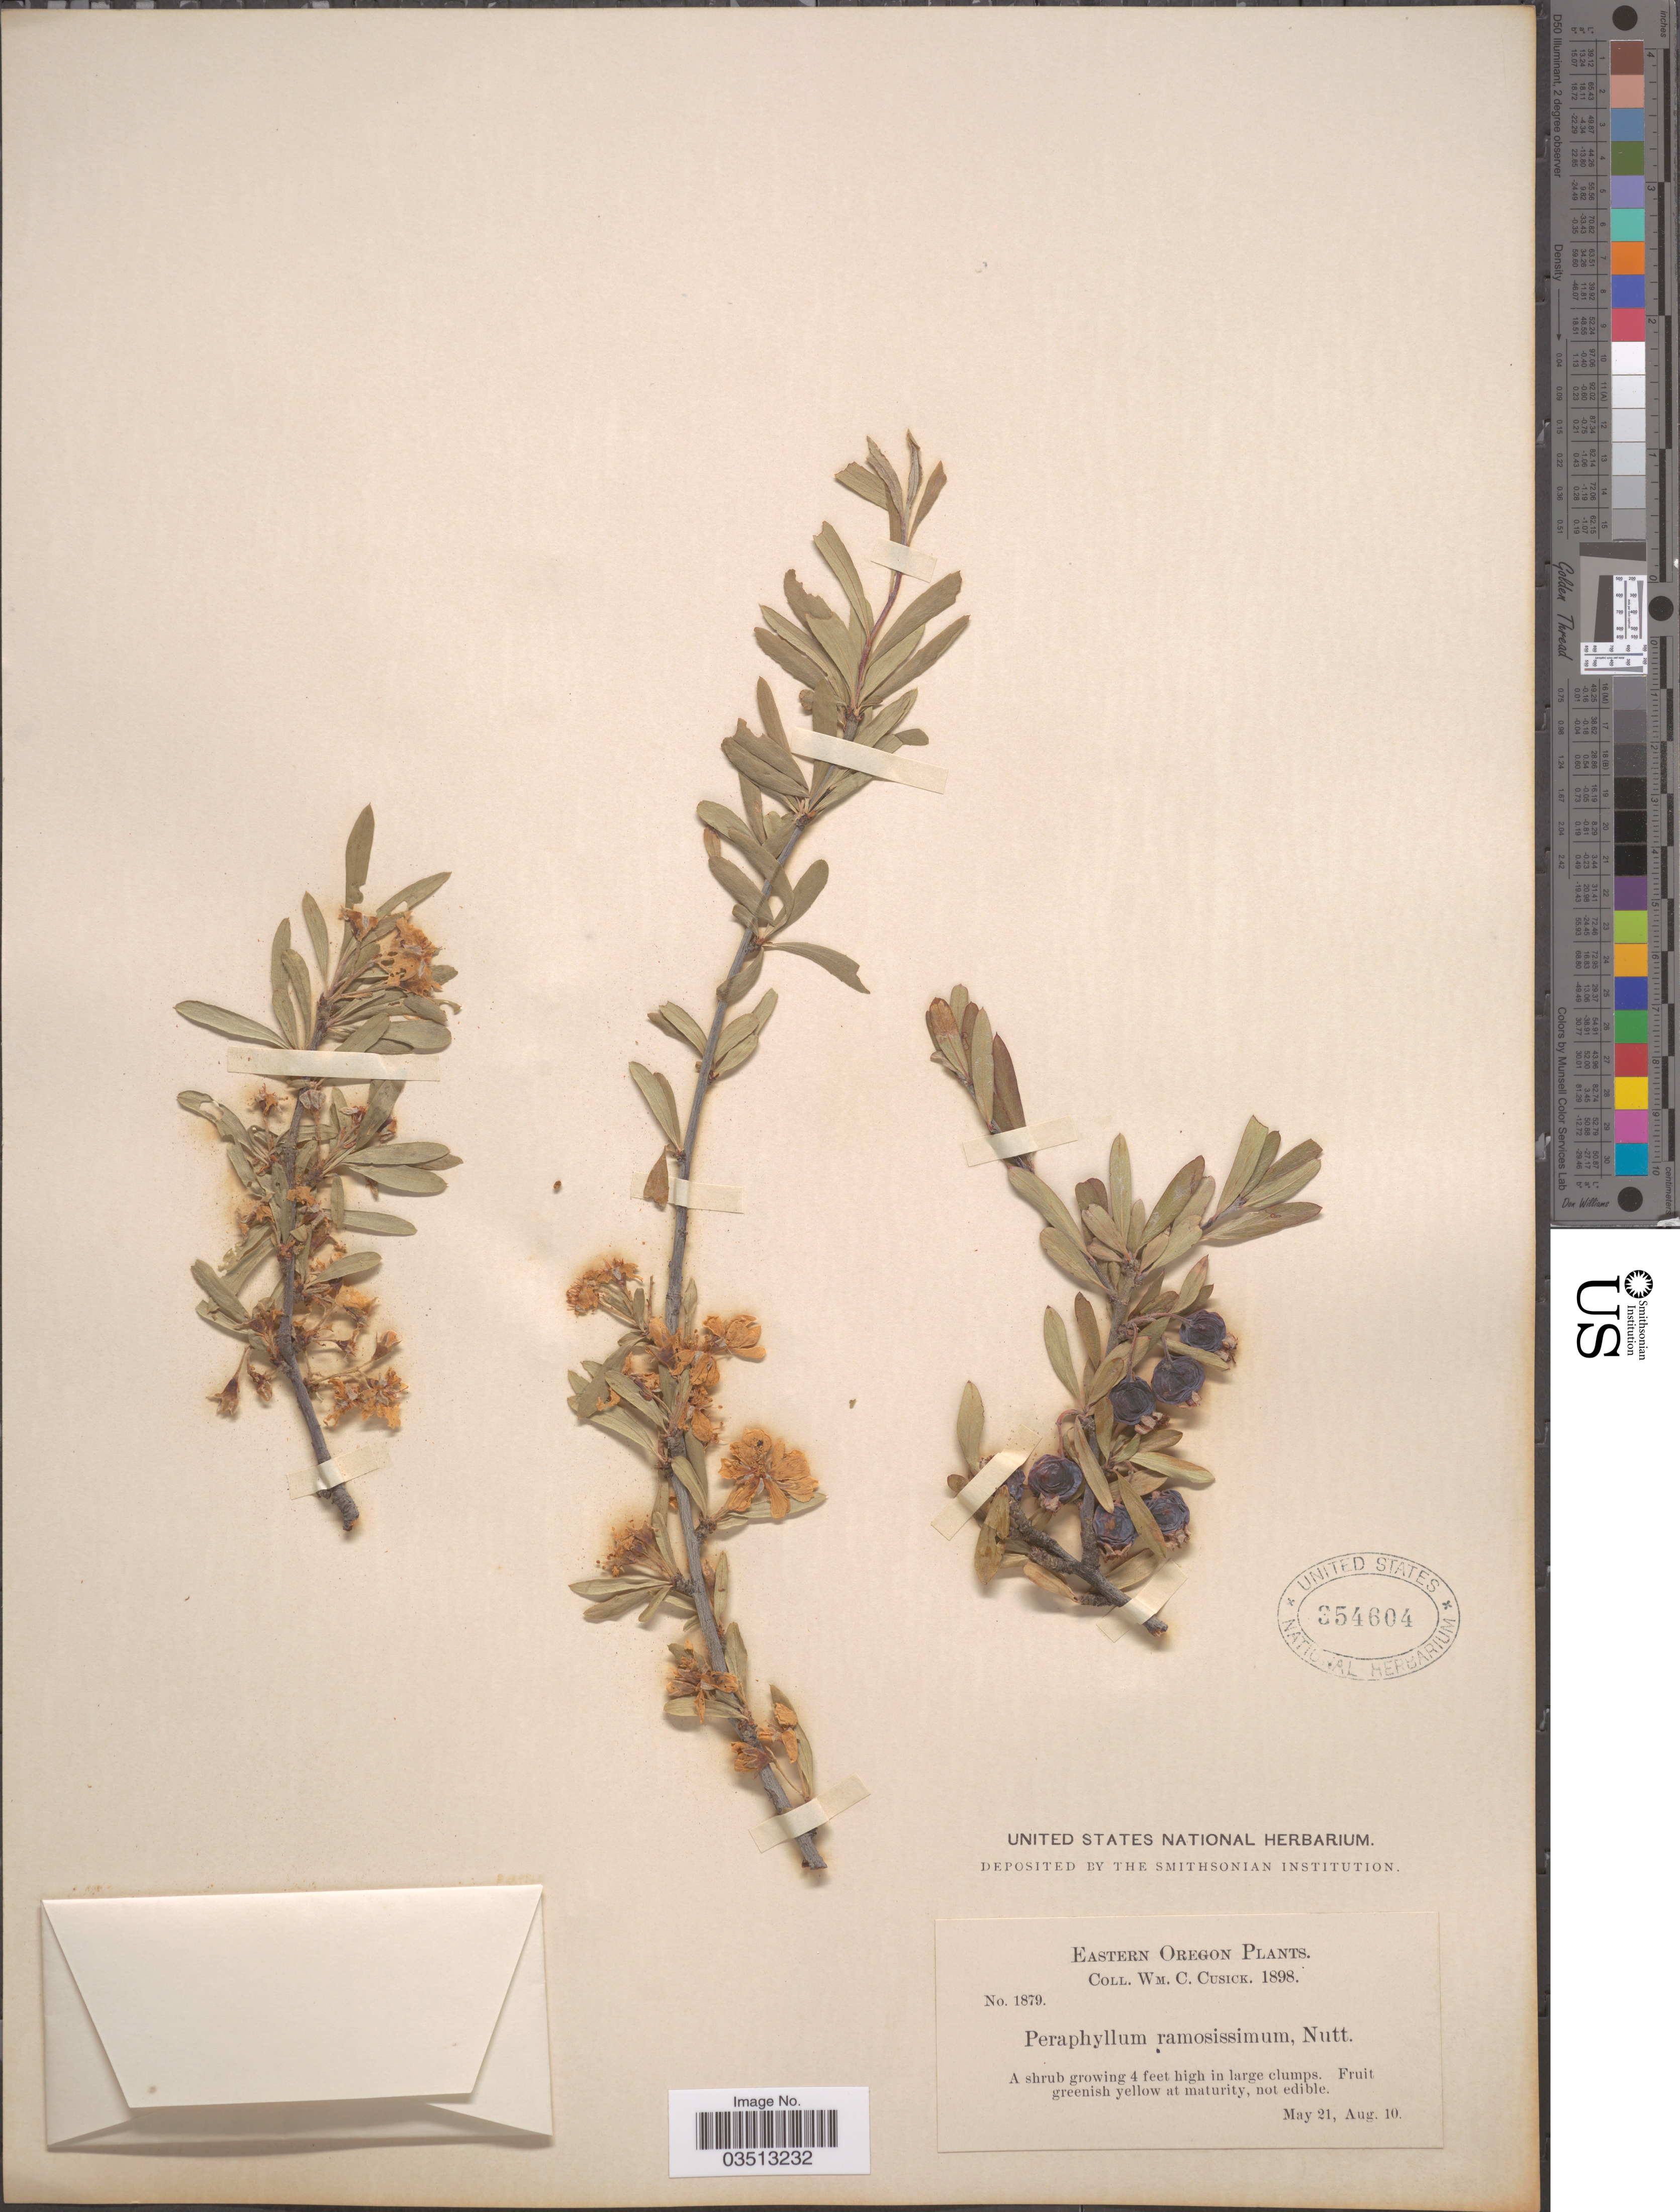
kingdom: Plantae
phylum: Tracheophyta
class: Magnoliopsida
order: Rosales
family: Rosaceae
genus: Peraphyllum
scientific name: Peraphyllum ramosissimum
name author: Nutt.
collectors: W. C. Cusick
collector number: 1879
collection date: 1898-05-21/1898-08-10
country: United States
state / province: Oregon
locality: Eastern Oregon.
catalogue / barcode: US 354604